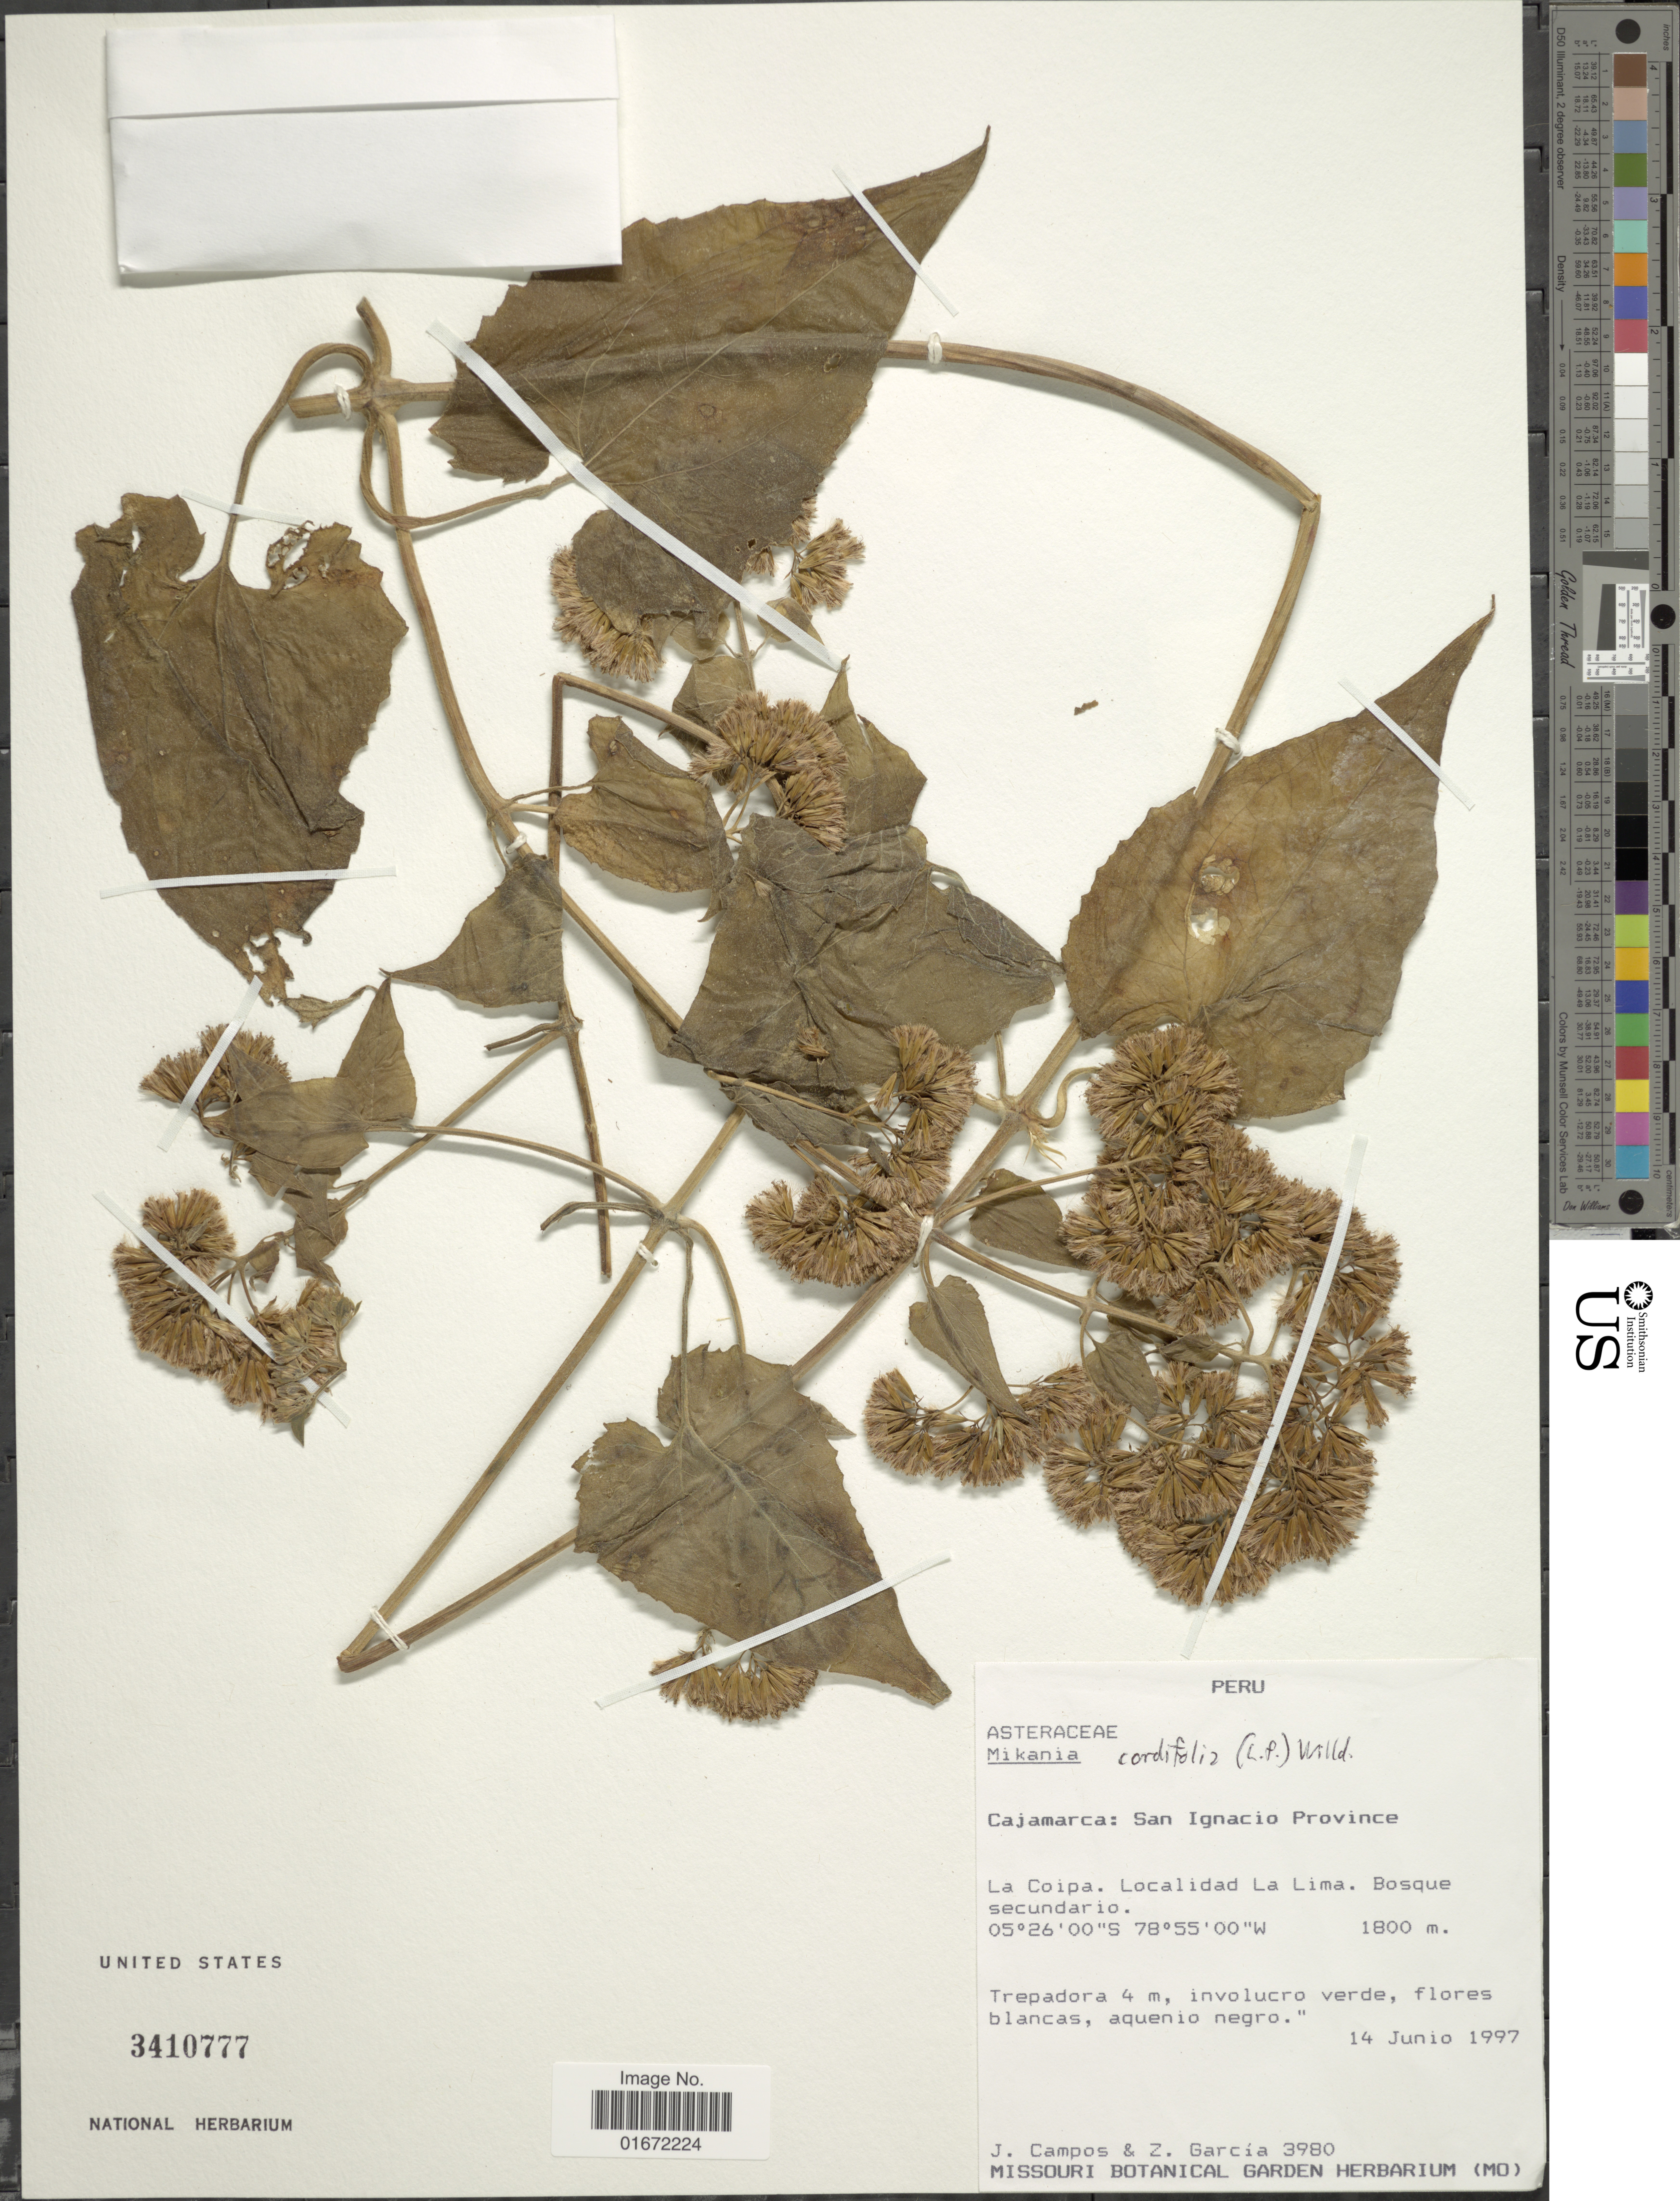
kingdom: Plantae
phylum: Tracheophyta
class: Magnoliopsida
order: Asterales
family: Asteraceae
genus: Mikania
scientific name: Mikania cordifolia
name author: Kunth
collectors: J. Campos & Z. Garcia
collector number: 3980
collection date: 1997-06-14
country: Peru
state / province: Cajamarca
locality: Cajamarca: San Ignacio Province. La Coipa. Localidad La Lima.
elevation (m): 1800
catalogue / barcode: US 3410777